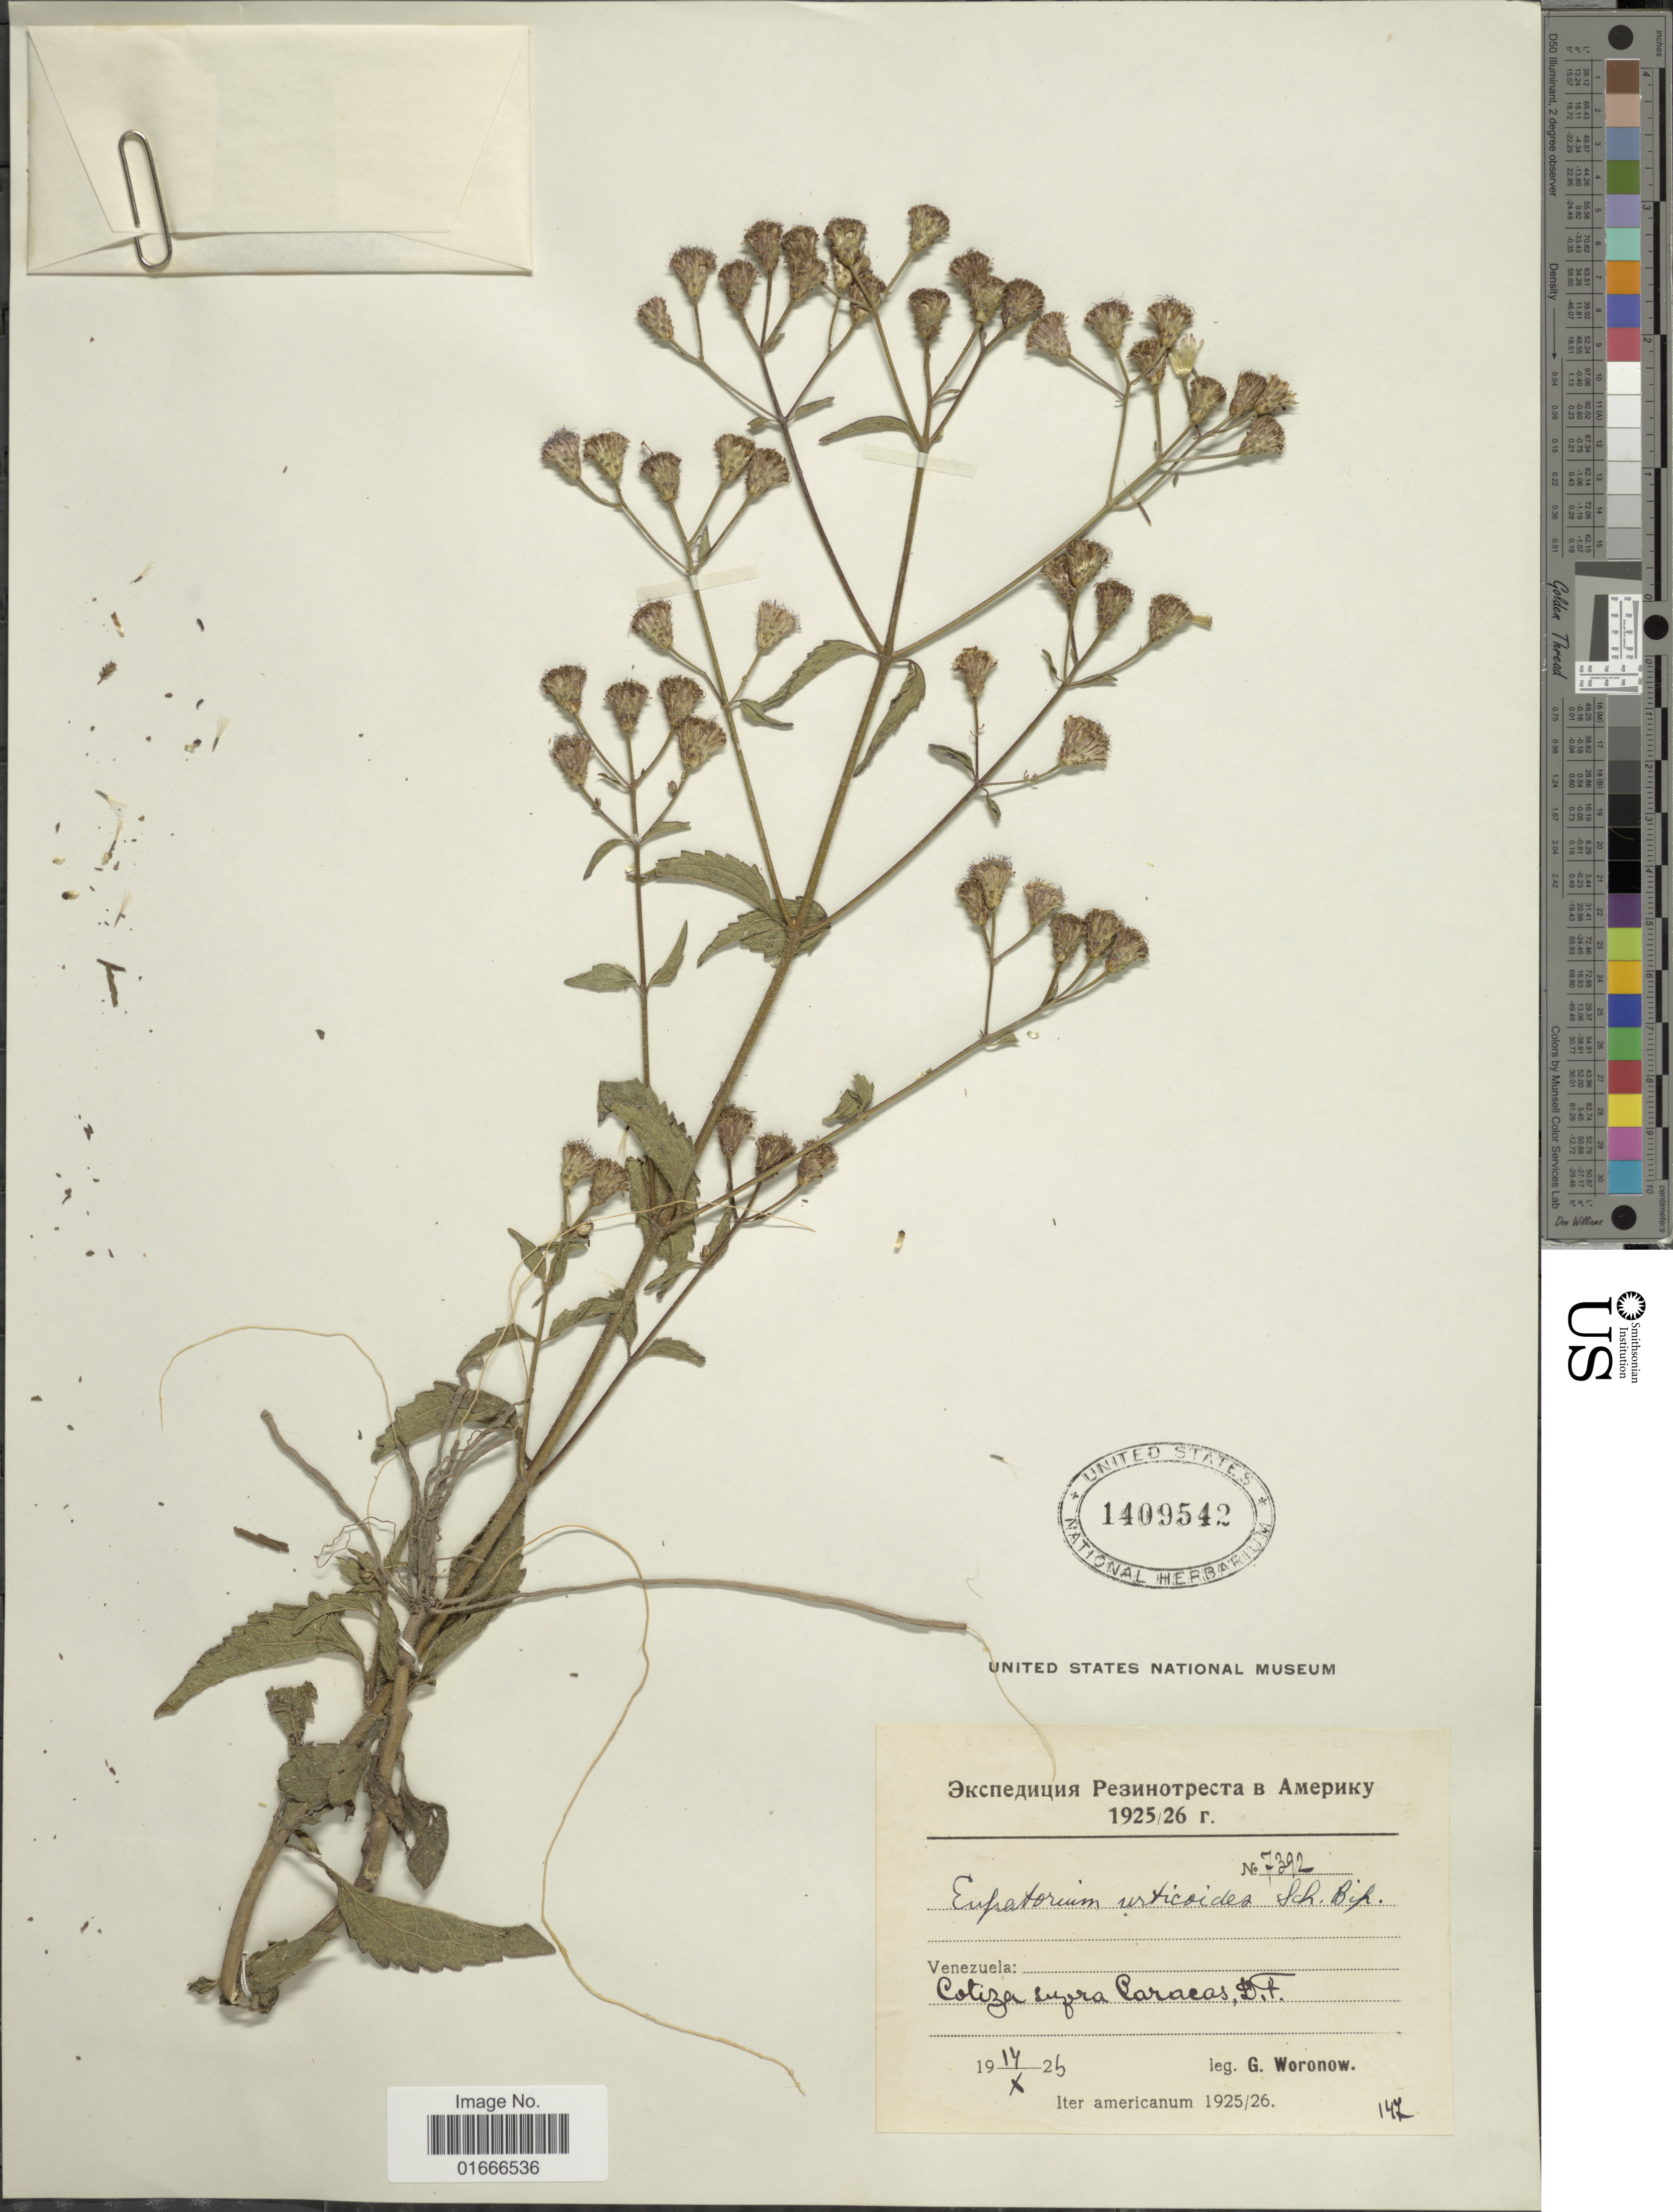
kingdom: Plantae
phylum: Tracheophyta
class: Magnoliopsida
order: Asterales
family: Asteraceae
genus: Chromolaena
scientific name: Chromolaena urticoides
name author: (Sch. Bip. ex Hieron.) R.M. King & H. Rob.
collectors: G. Woronow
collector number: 7392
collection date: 1926-10-14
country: Venezuela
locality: Cotiza supra Caracas, D. F.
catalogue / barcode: US 1409542